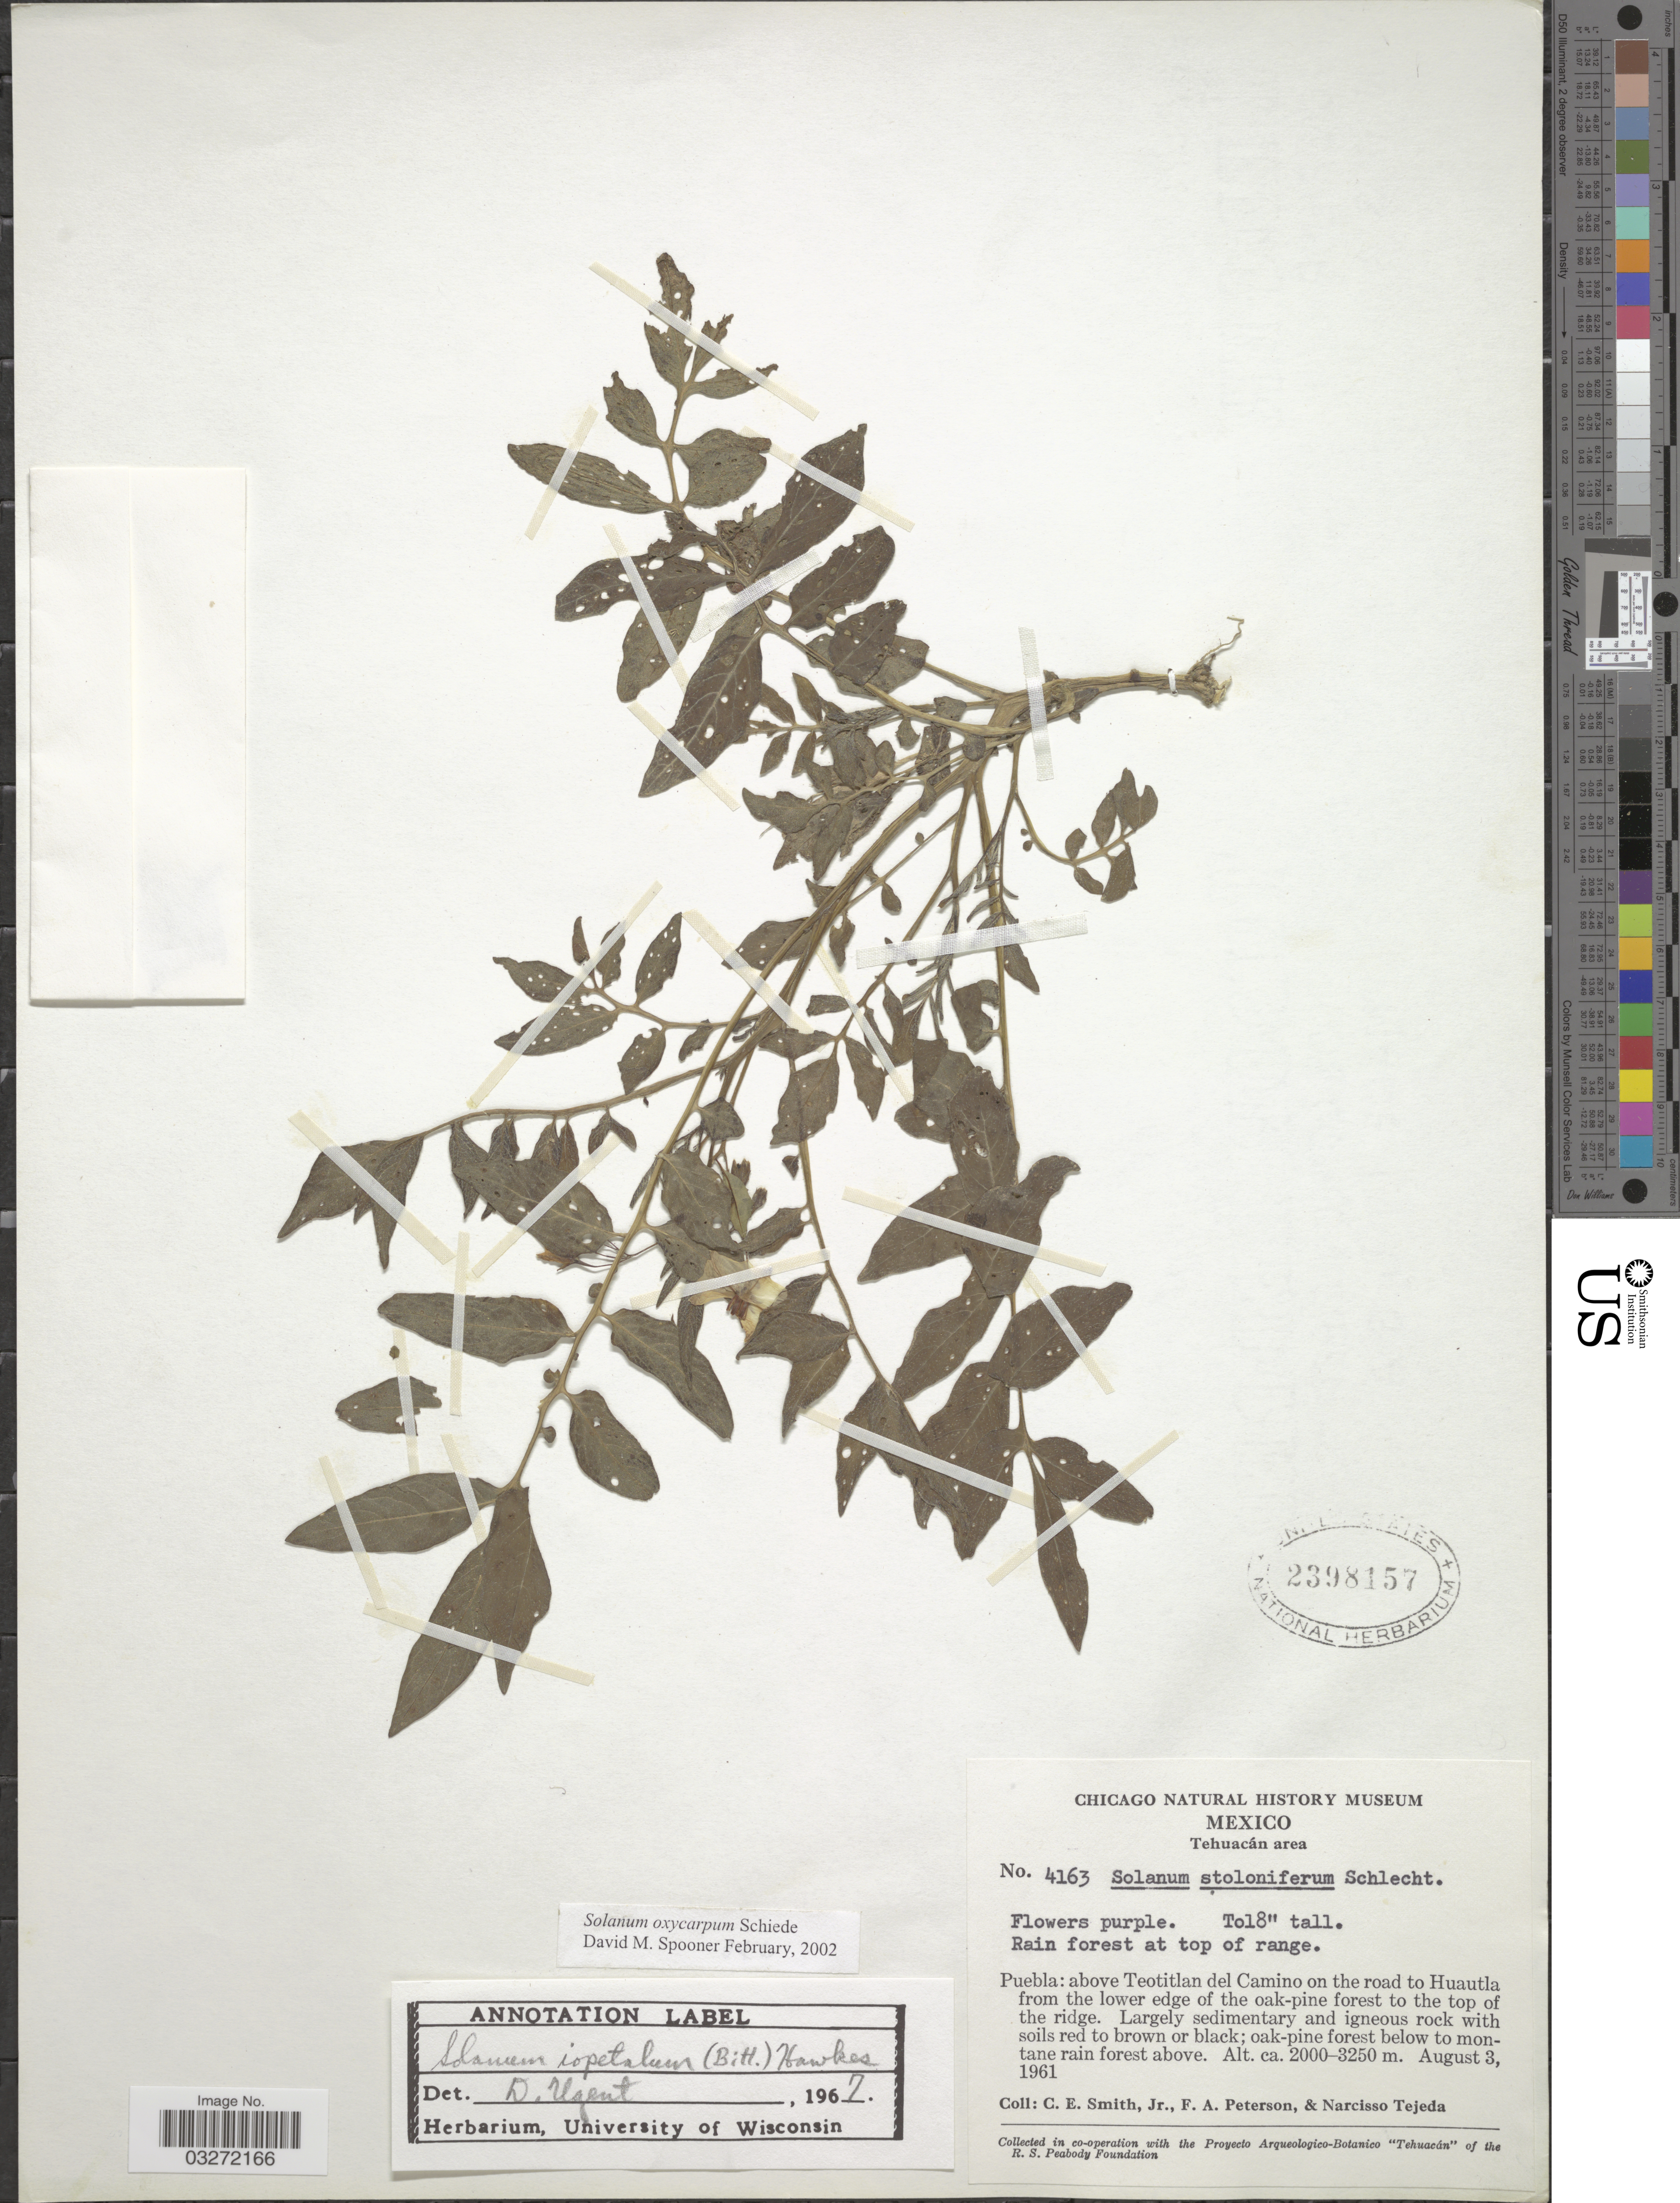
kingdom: Plantae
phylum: Tracheophyta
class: Magnoliopsida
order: Solanales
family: Solanaceae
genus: Solanum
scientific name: Solanum oxycarpum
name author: Schiede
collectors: C. E. Smith Jr., F. A. Peterson & N. Tejeda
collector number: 4163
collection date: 1961-08-03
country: Mexico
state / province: Puebla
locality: Tehuacán area. Above Teotitlan del Camino on the road to Huautla from the lower edge of the oak-pine forest to the top of the ridge.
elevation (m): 2000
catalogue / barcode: US 2398157